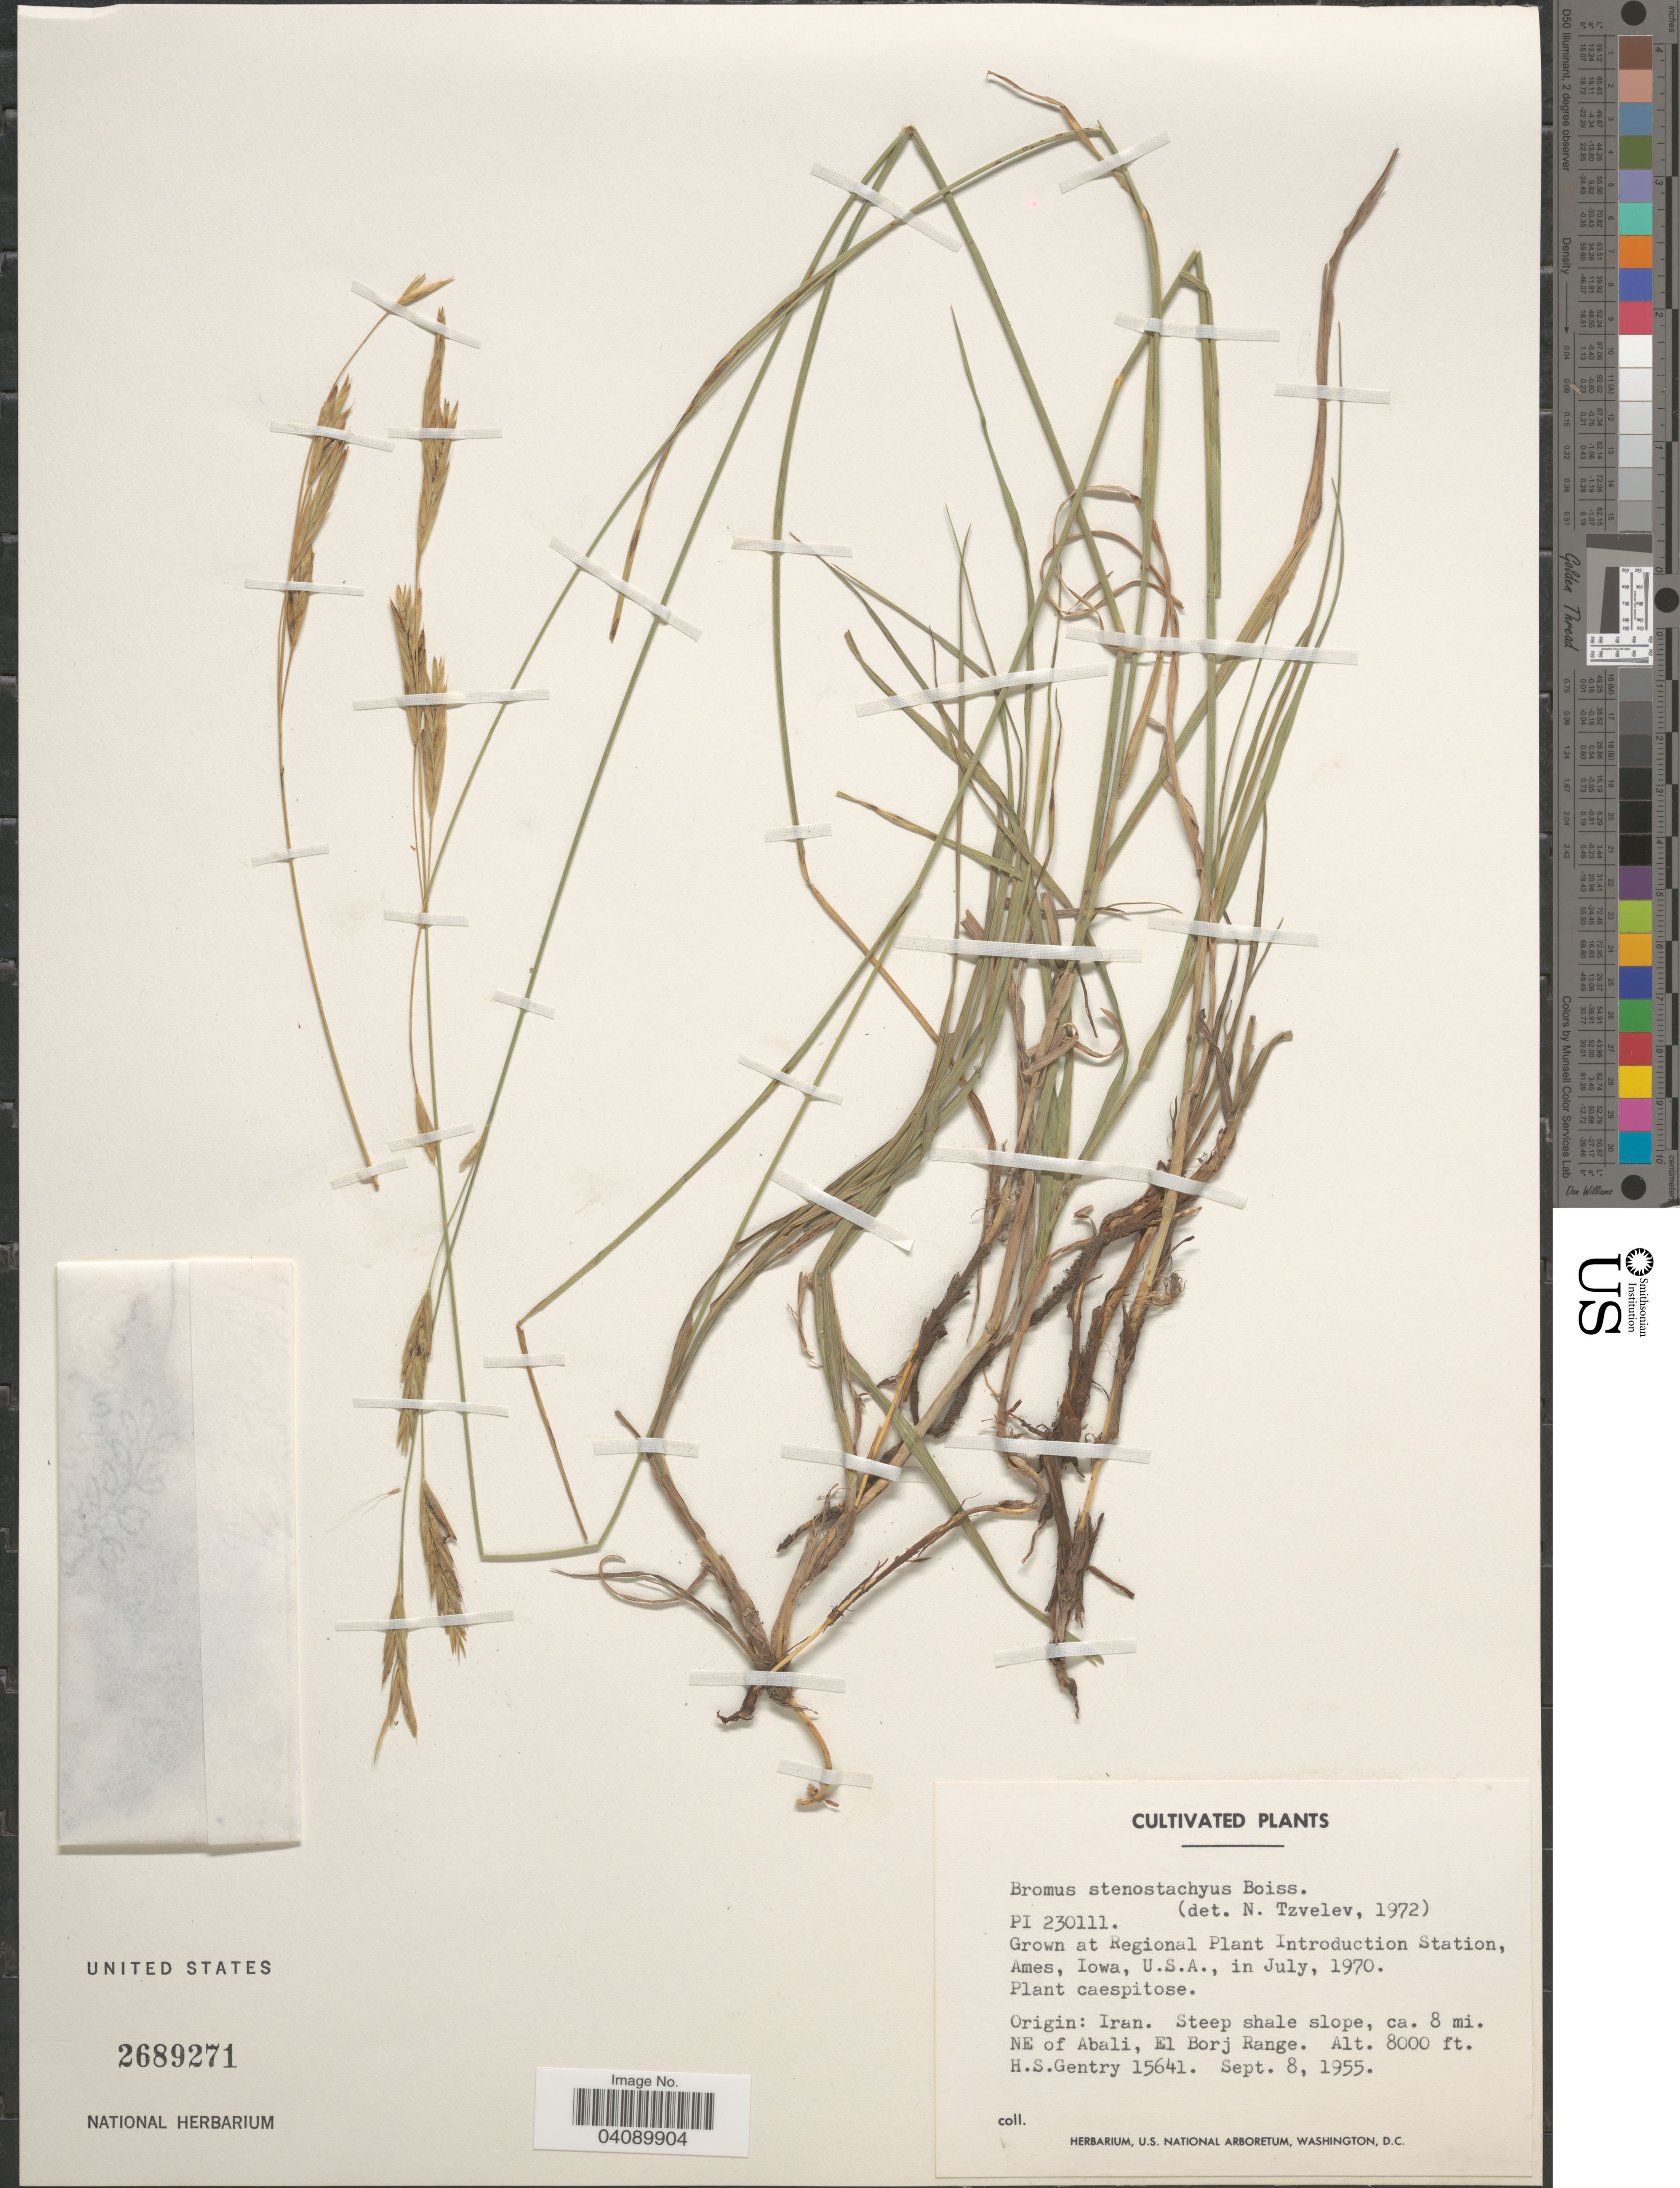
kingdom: Plantae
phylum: Tracheophyta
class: Liliopsida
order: Poales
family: Poaceae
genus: Bromus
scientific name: Bromus stenostachyus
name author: Boiss.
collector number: PI 230111?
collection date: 1970-07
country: United States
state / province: Iowa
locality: Grown at Regional Plant Introduction Station, Ames.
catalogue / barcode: US 2689271